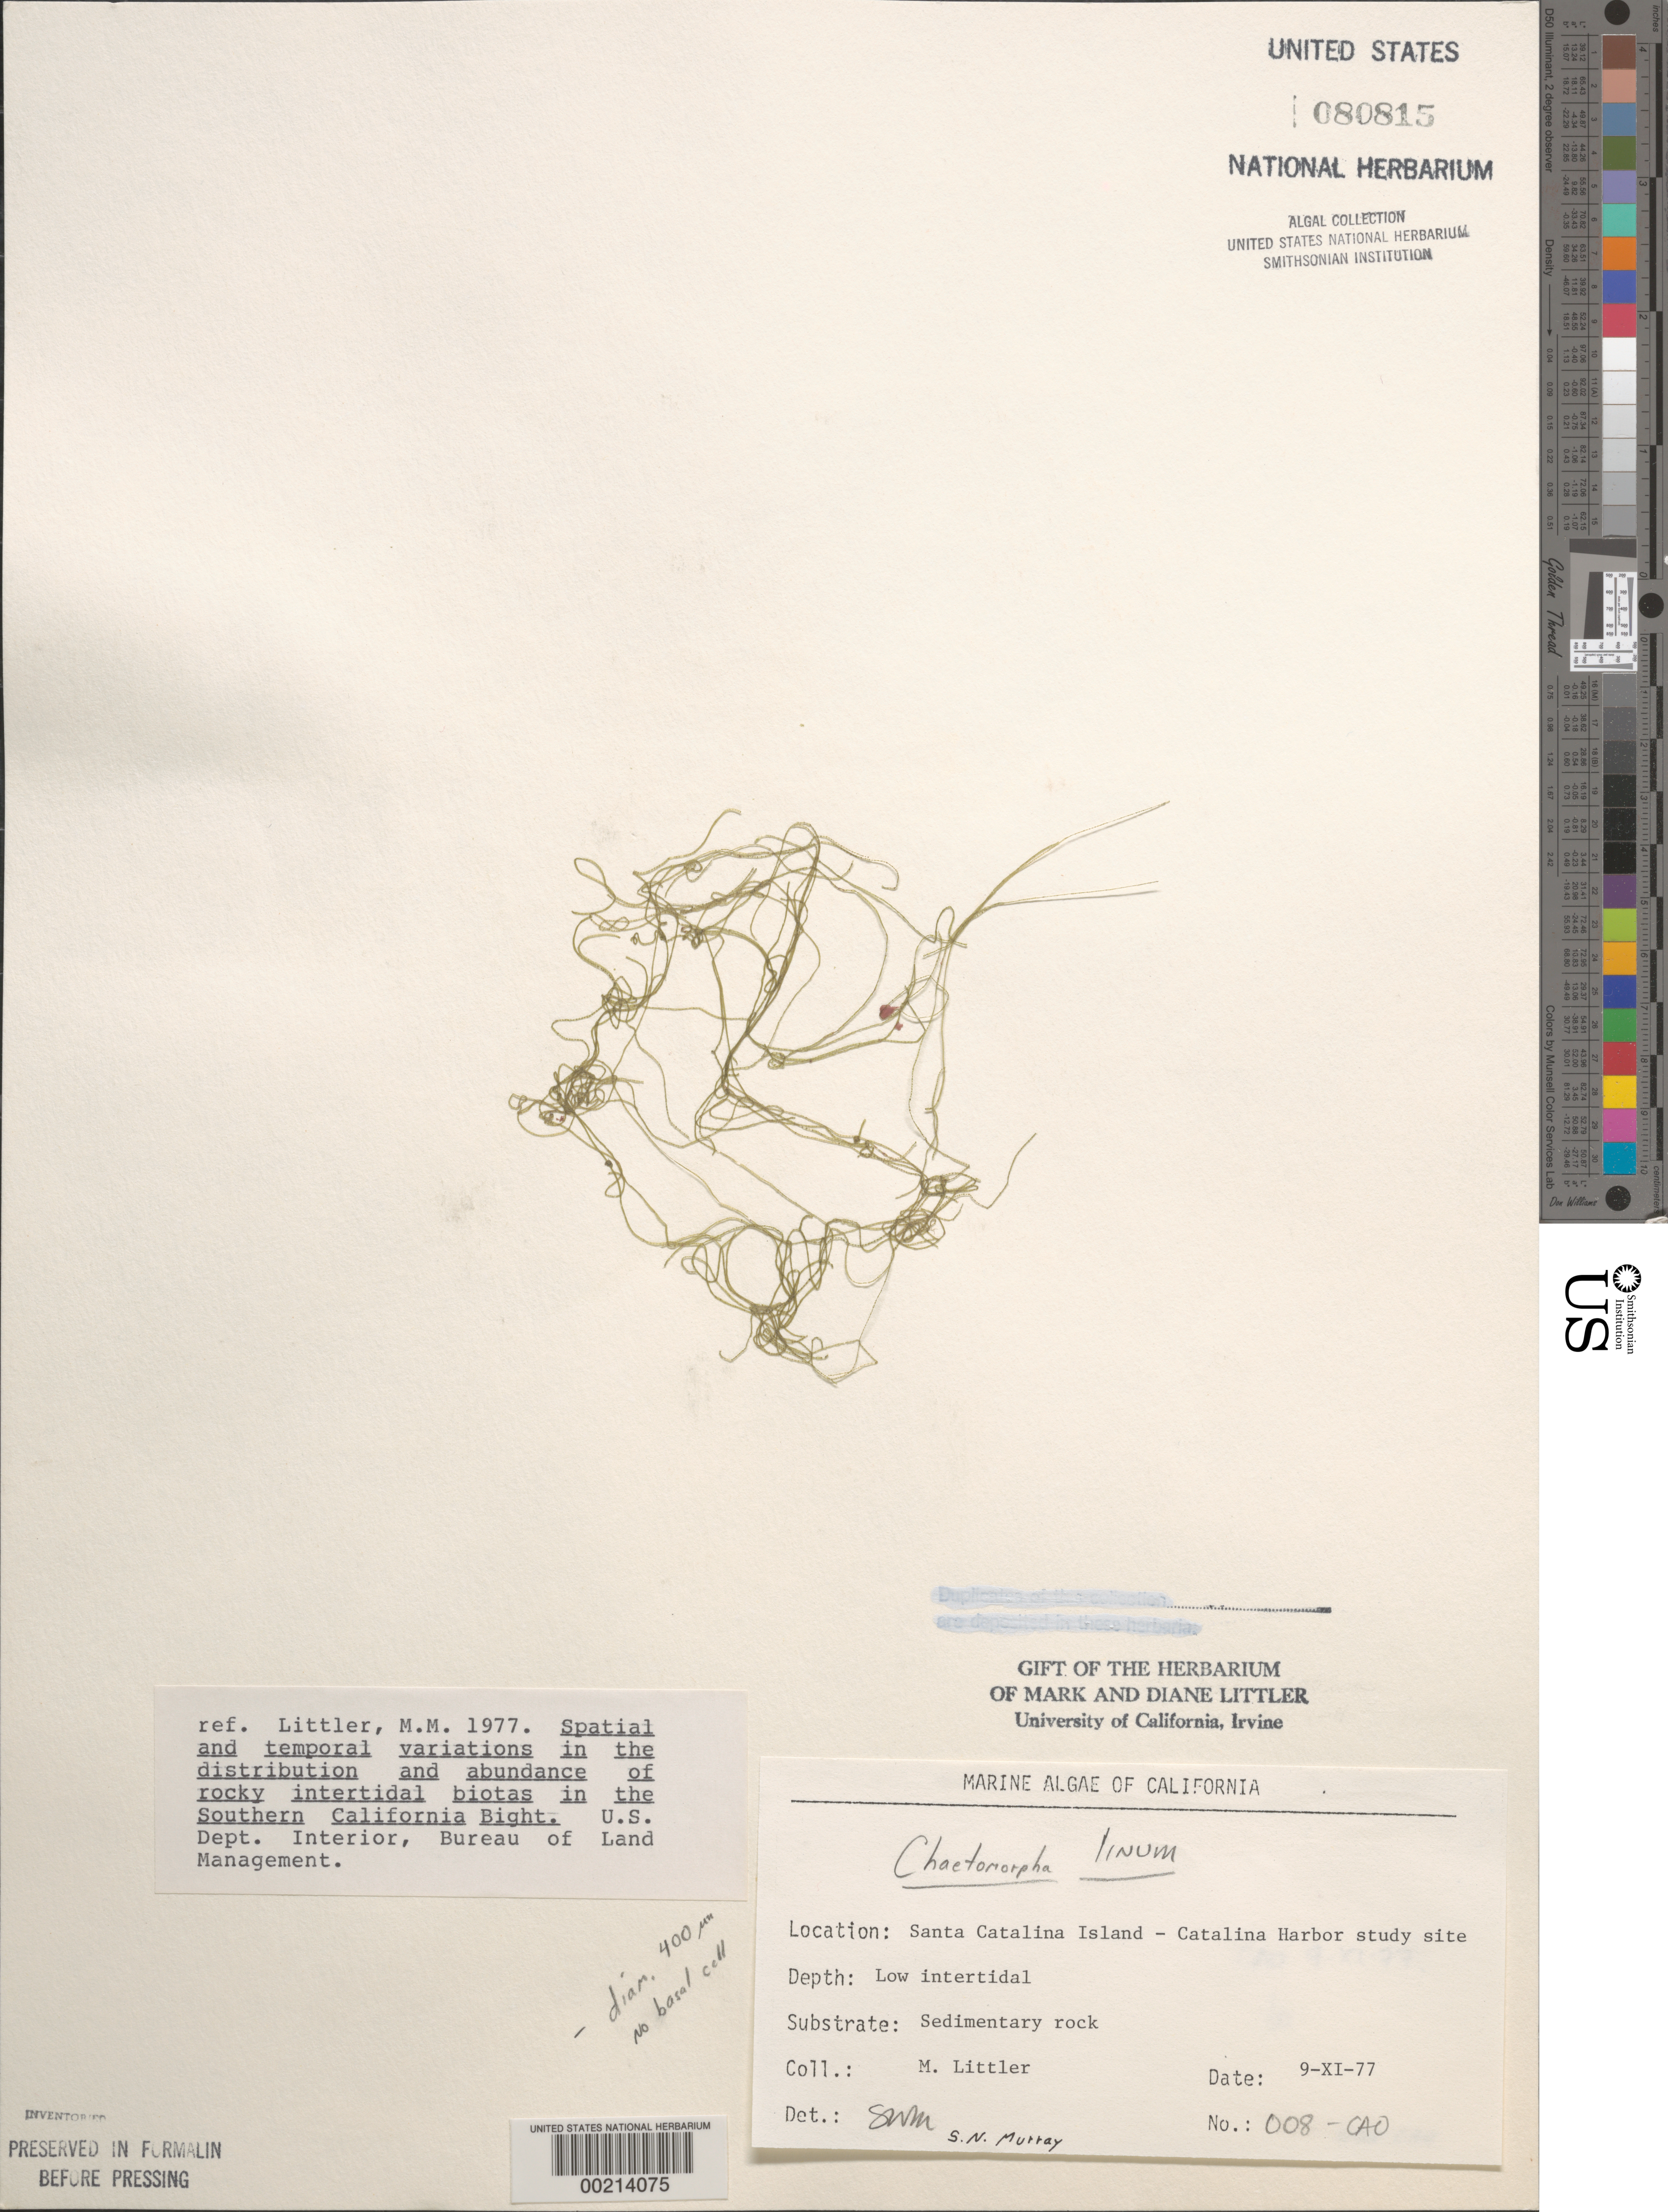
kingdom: Plantae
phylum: Chlorophyta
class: Ulvophyceae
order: Cladophorales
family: Cladophoraceae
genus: Chaetomorpha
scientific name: Chaetomorpha linum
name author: (O.F. Muell.) Kütz.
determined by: Murray, S. N.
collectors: M. M. Littler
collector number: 008-cao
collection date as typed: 09 Nov 1977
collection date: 1977-11-09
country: United States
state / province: California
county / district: Los Angeles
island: Santa Catalina Island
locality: West side of Catalina Harbor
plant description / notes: BLM-SOCALBIGHT Rocky Intertidal Survey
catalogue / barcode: US 80815